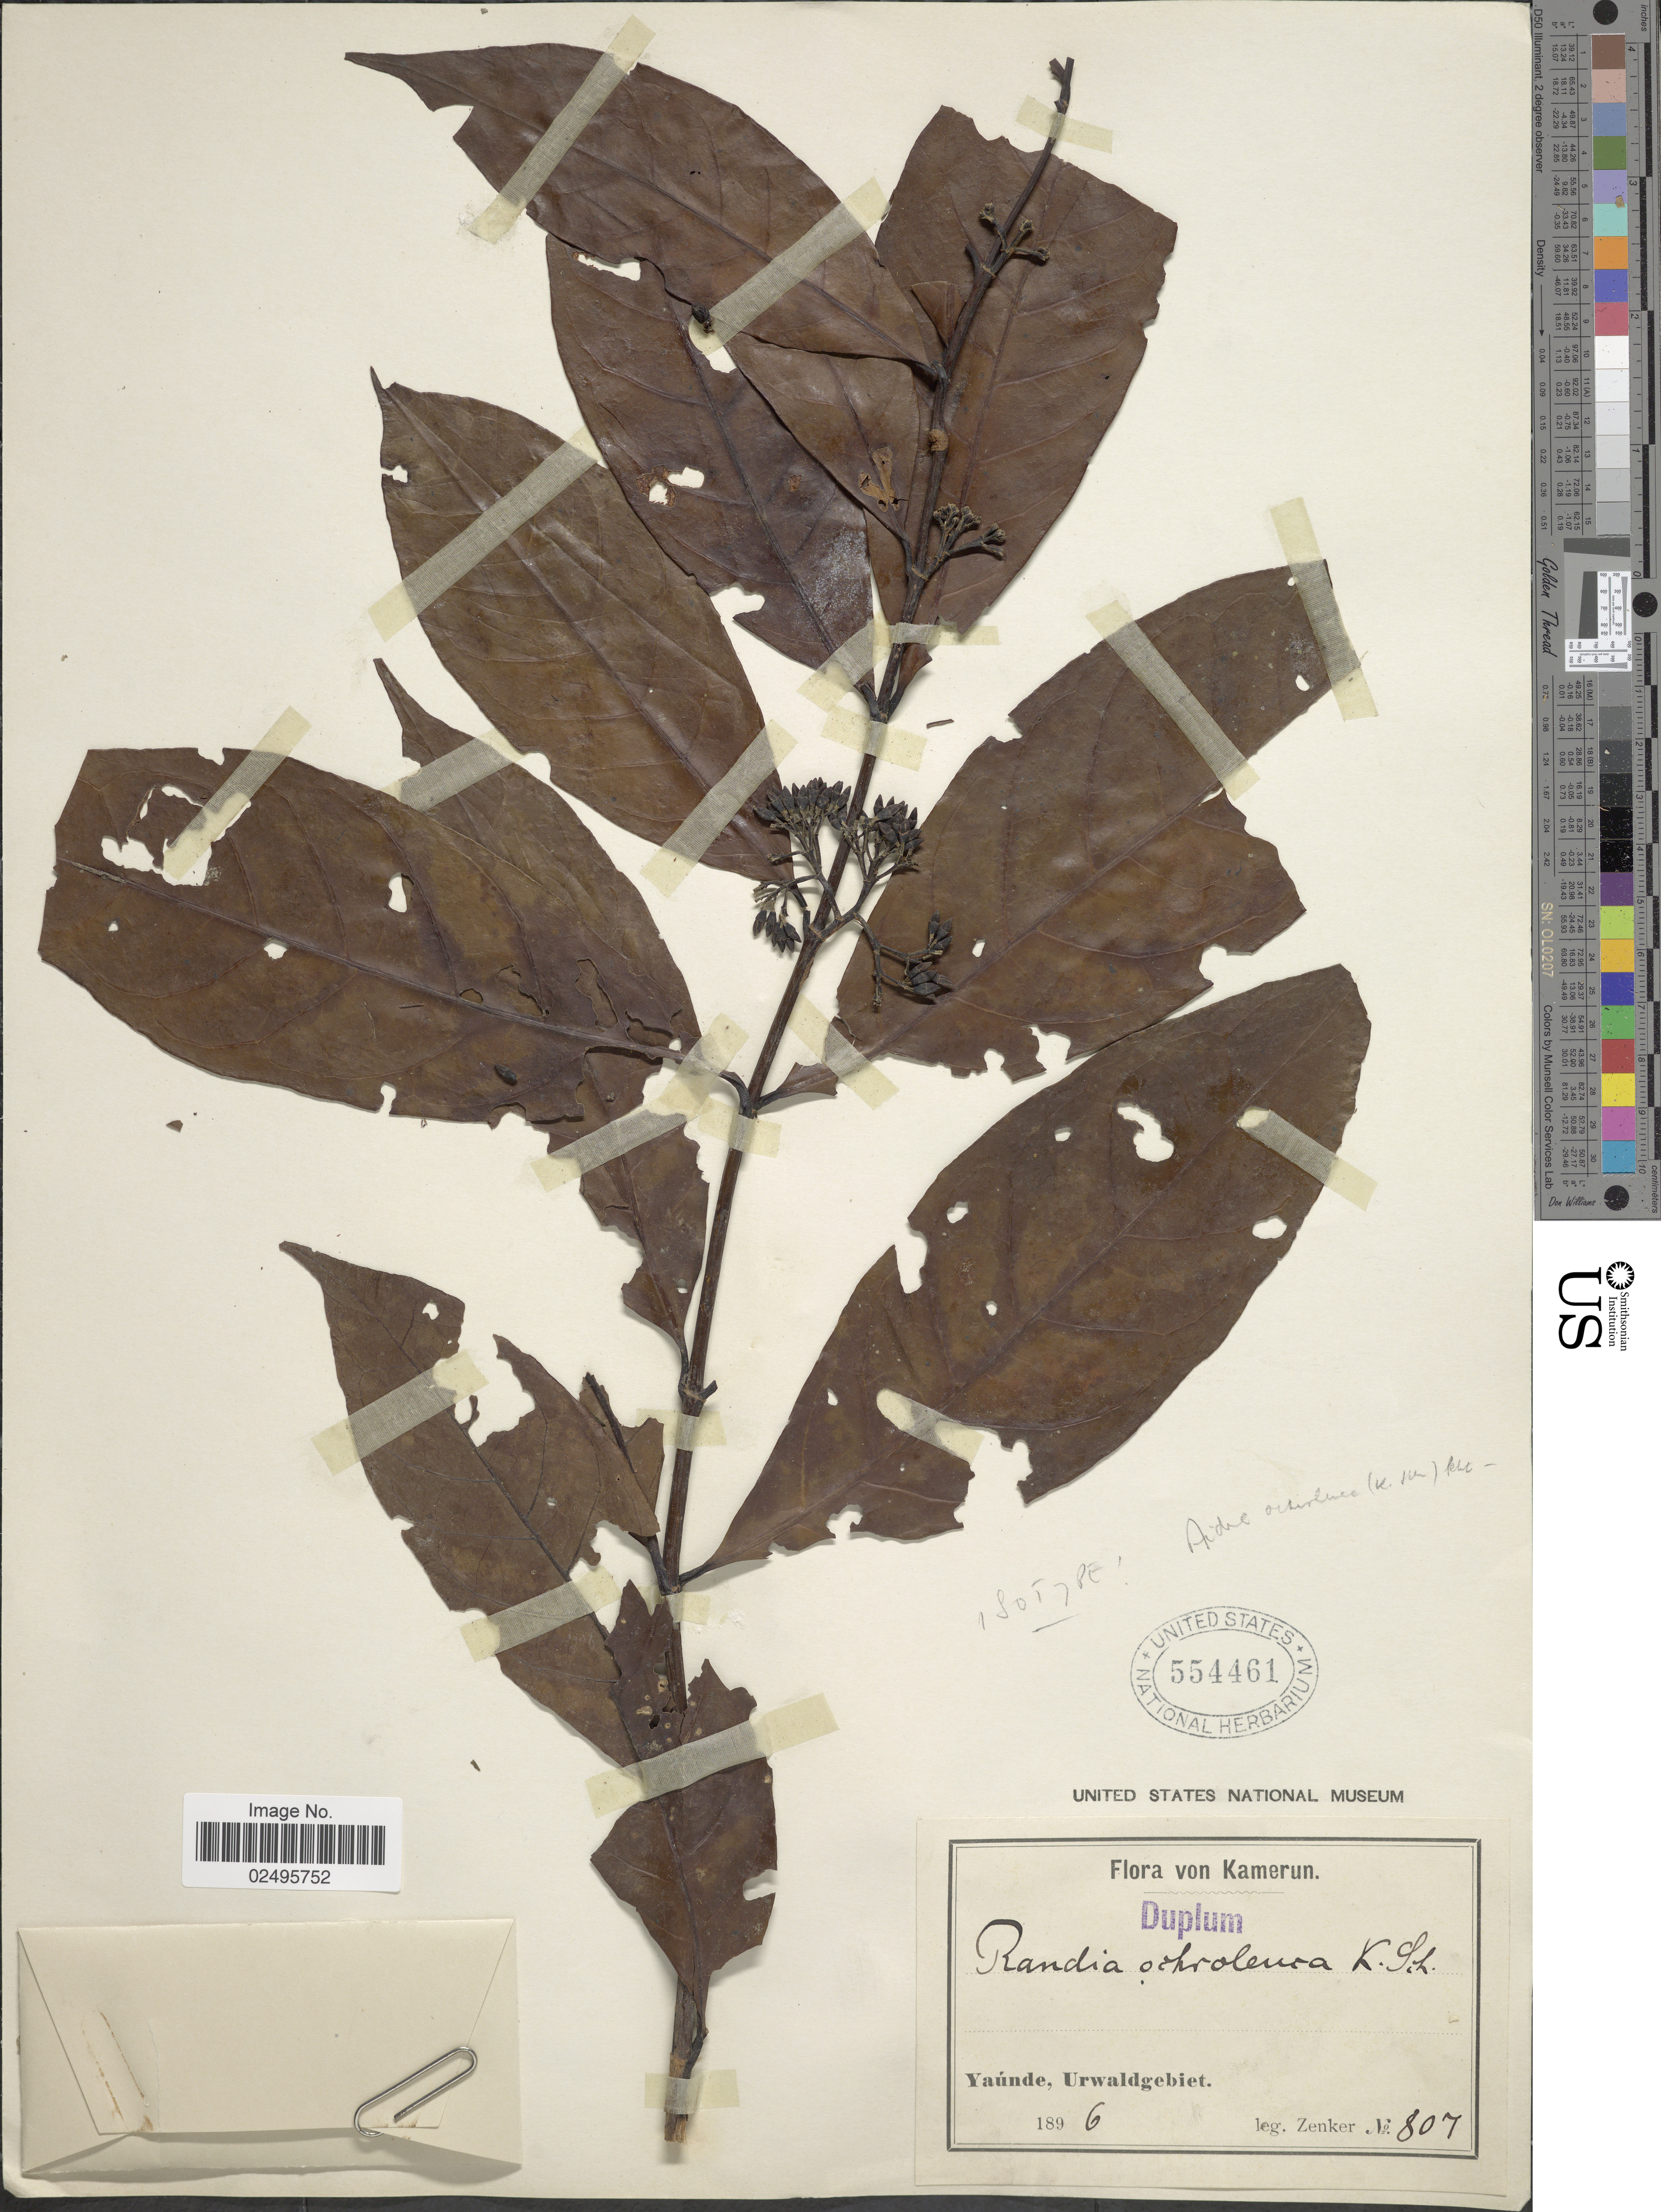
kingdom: Plantae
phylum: Tracheophyta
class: Magnoliopsida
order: Gentianales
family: Rubiaceae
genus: Aidia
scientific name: Aidia ochroleuca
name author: (K. Schum.) E.M.A. Petit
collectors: Zenker, --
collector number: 807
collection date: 1896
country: Cameroon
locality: Kamerun. Yaunde, Urwaldgebiet.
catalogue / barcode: US 554461